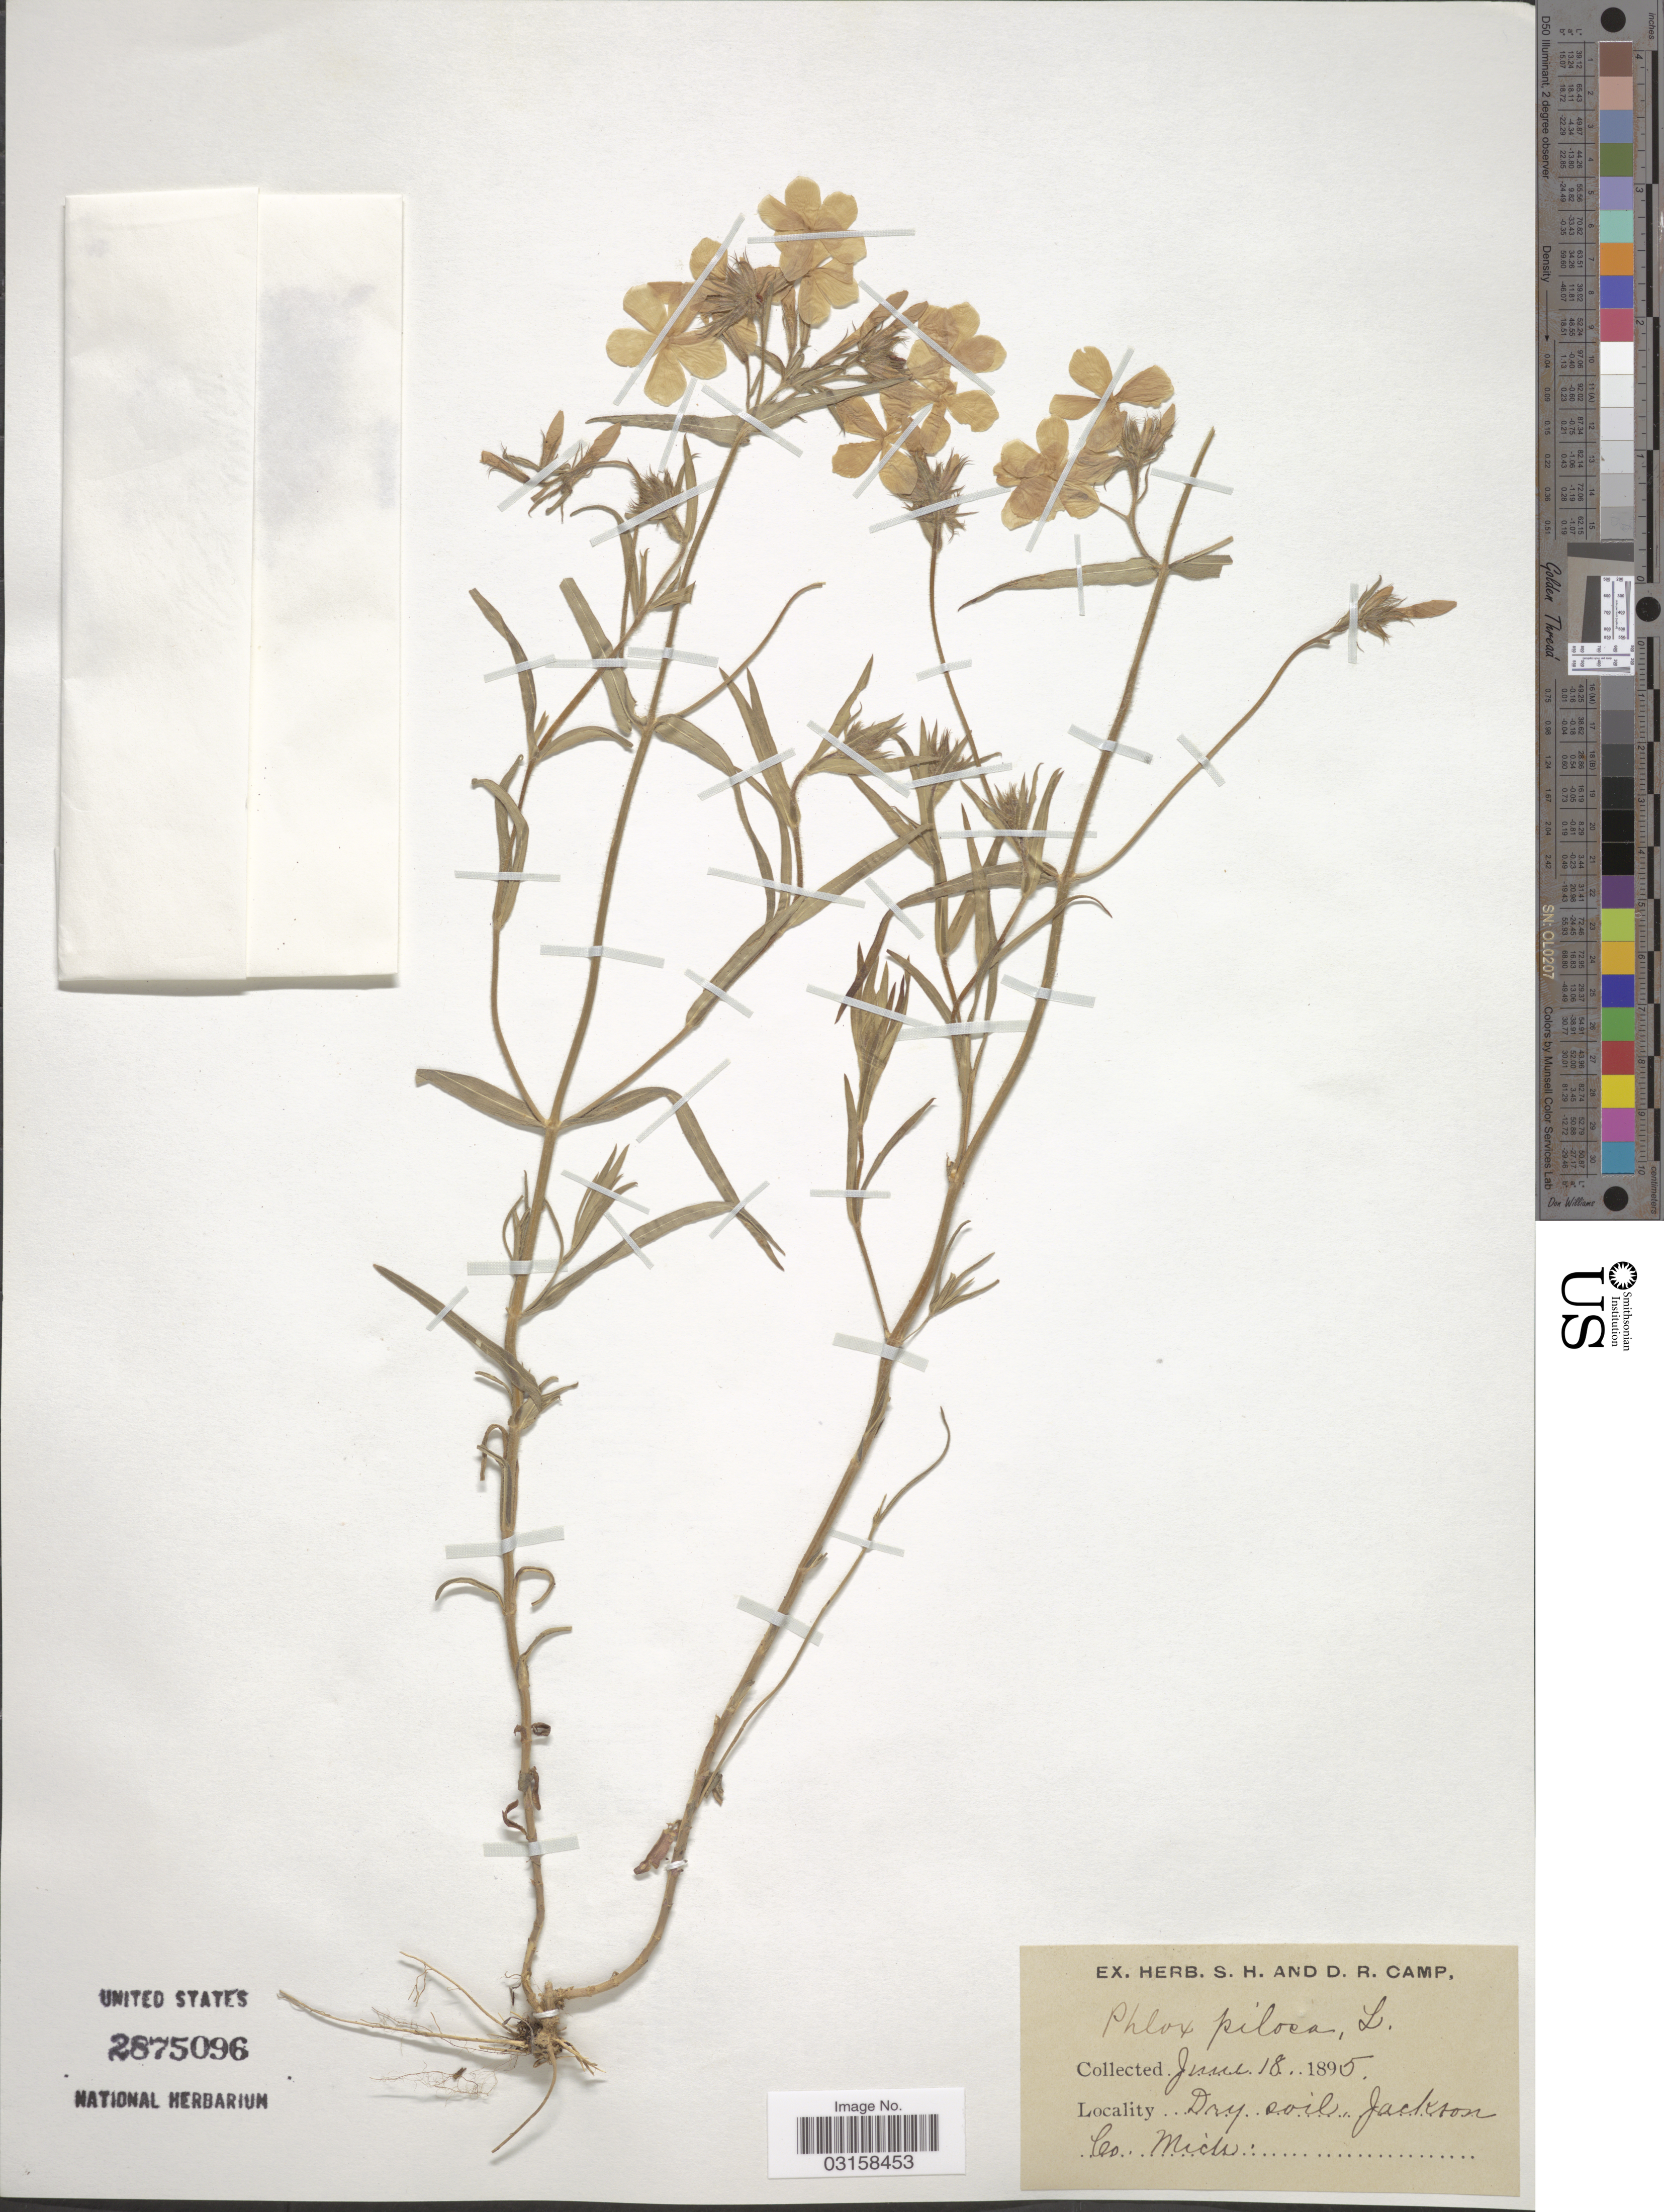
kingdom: Plantae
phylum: Tracheophyta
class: Magnoliopsida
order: Ericales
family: Polemoniaceae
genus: Phlox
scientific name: Phlox pilosa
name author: L.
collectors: ex herb. S. H and D. R. Camp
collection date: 1895-06-18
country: United States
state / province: Michigan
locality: Jackson Co. Mich.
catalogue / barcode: US 2875096